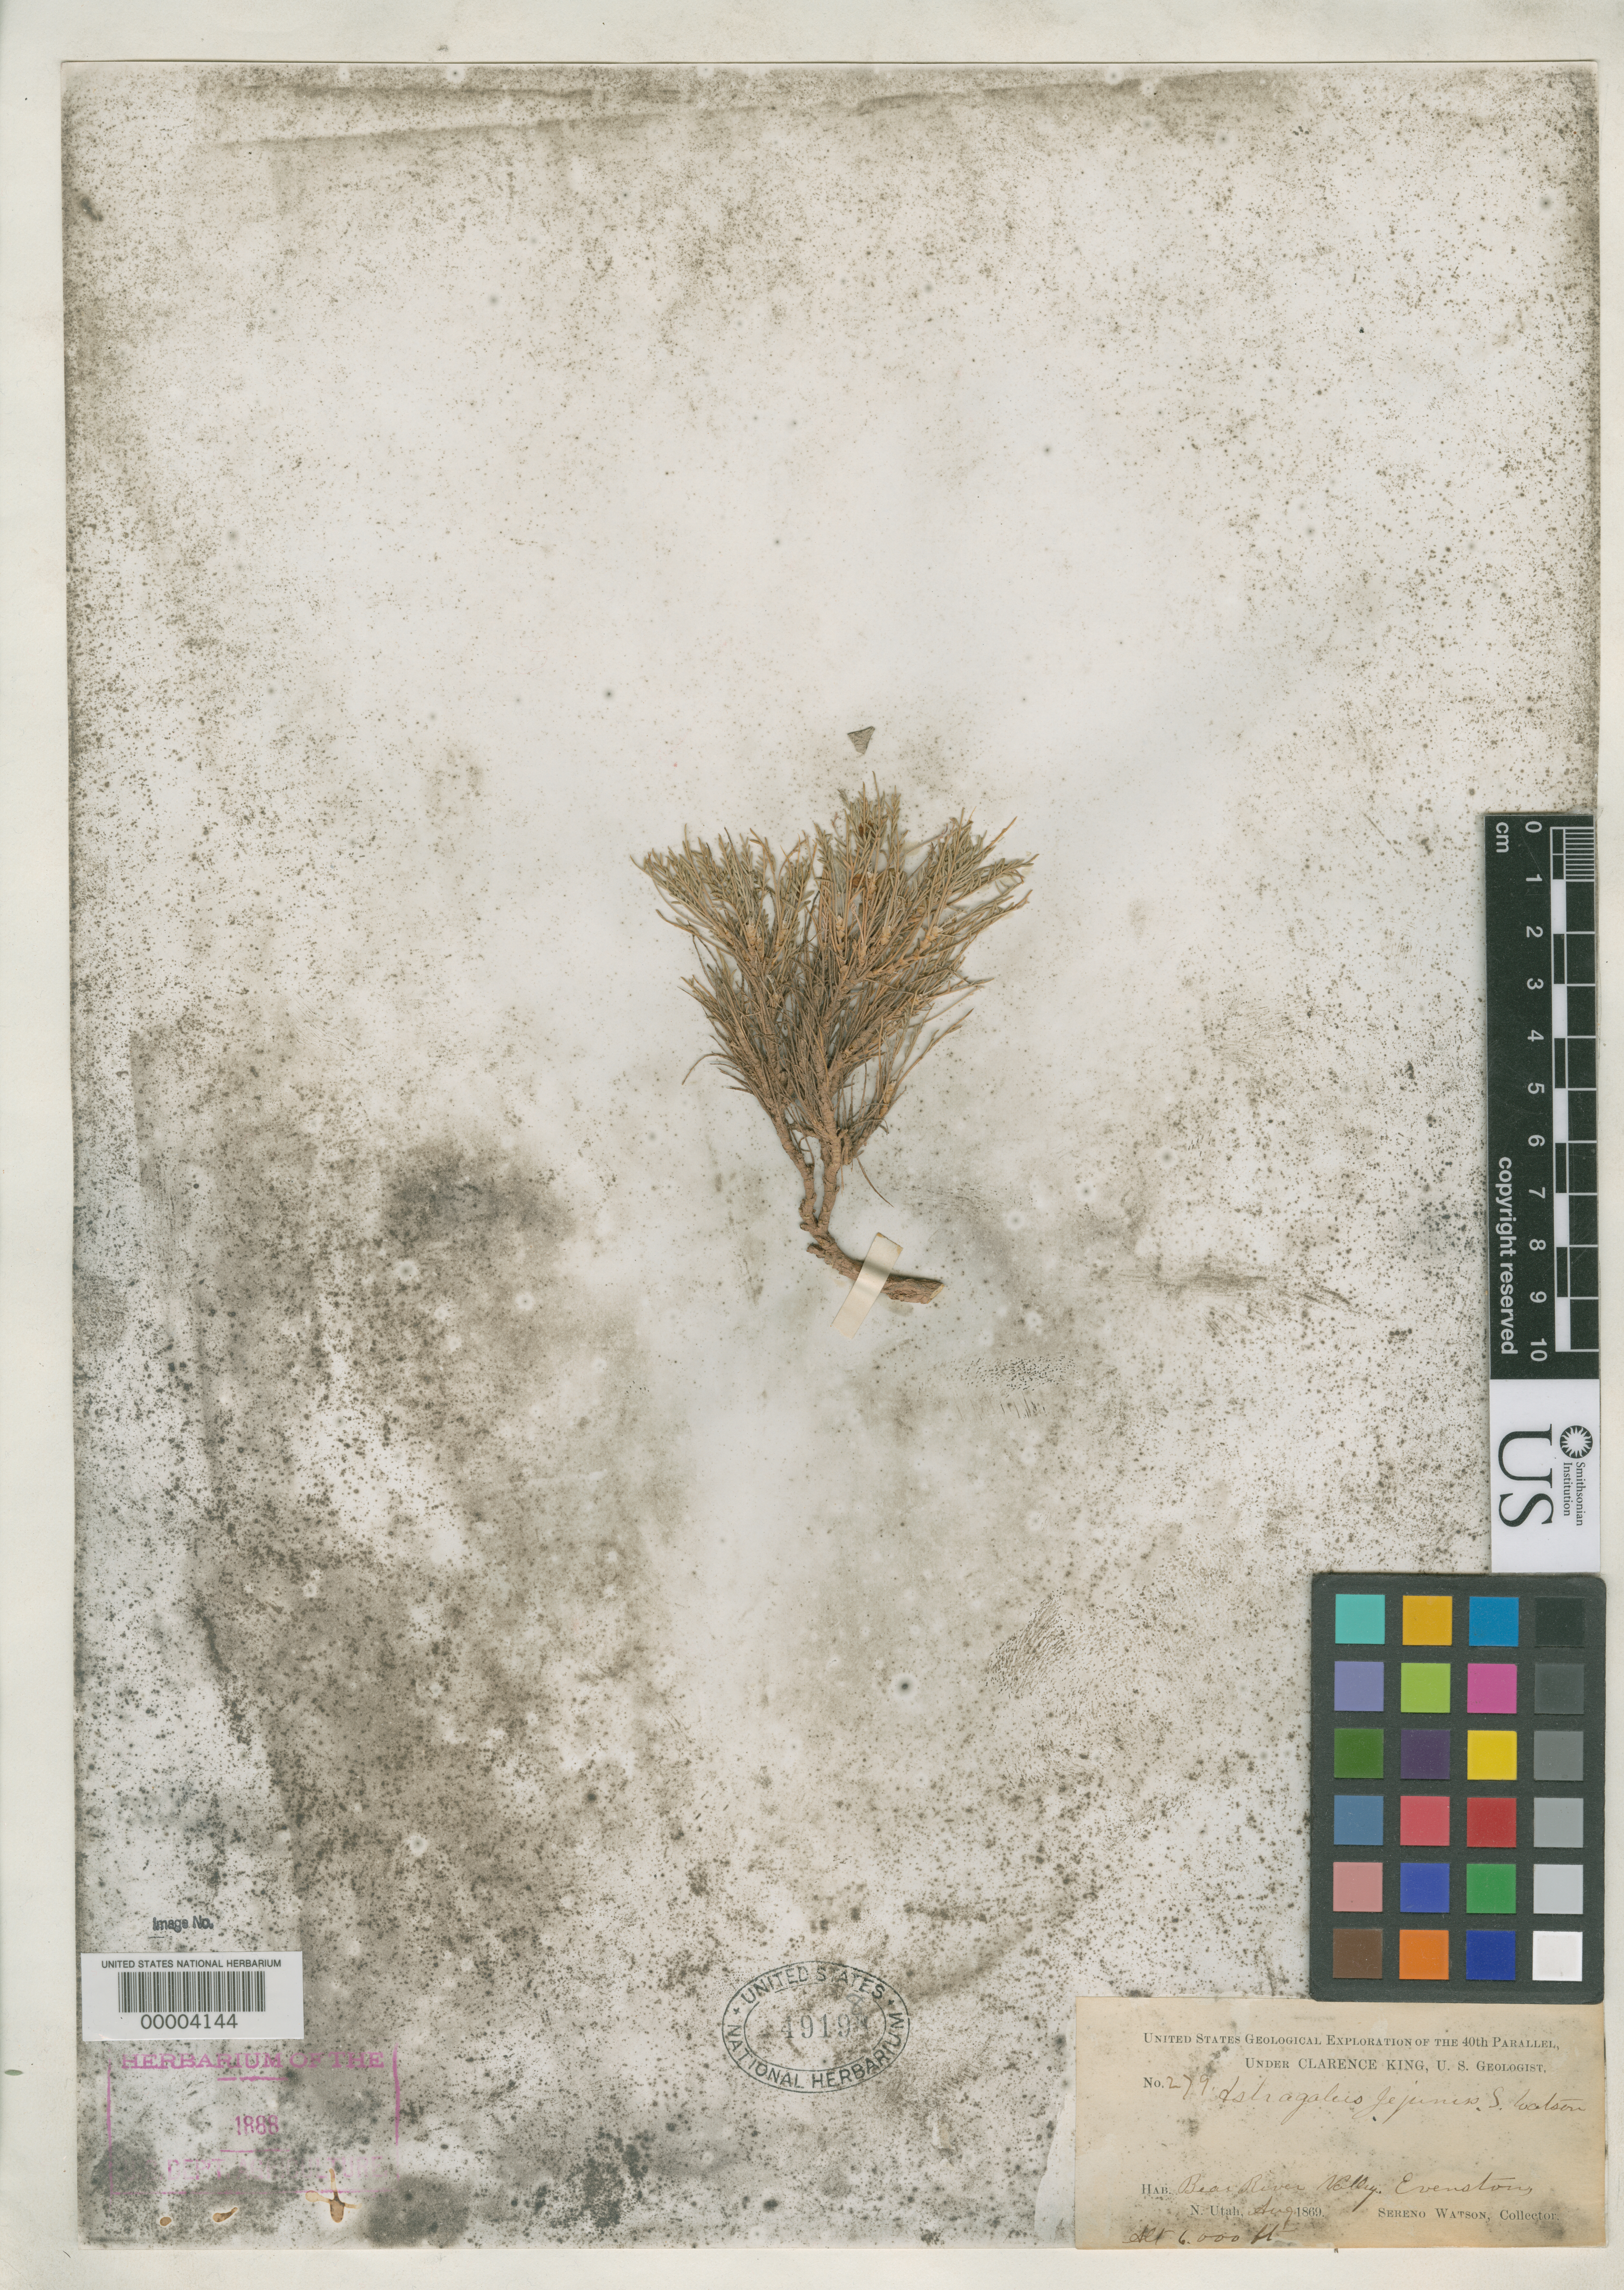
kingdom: Plantae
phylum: Tracheophyta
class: Magnoliopsida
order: Fabales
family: Fabaceae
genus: Astragalus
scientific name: Astragalus jejunus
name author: S. Watson in C. King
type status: Holotype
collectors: S. Watson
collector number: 279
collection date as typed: Aug 1869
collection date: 1869-08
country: United States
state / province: Wyoming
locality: Bear River valley, Evanston.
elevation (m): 1829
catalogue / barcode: US 49198